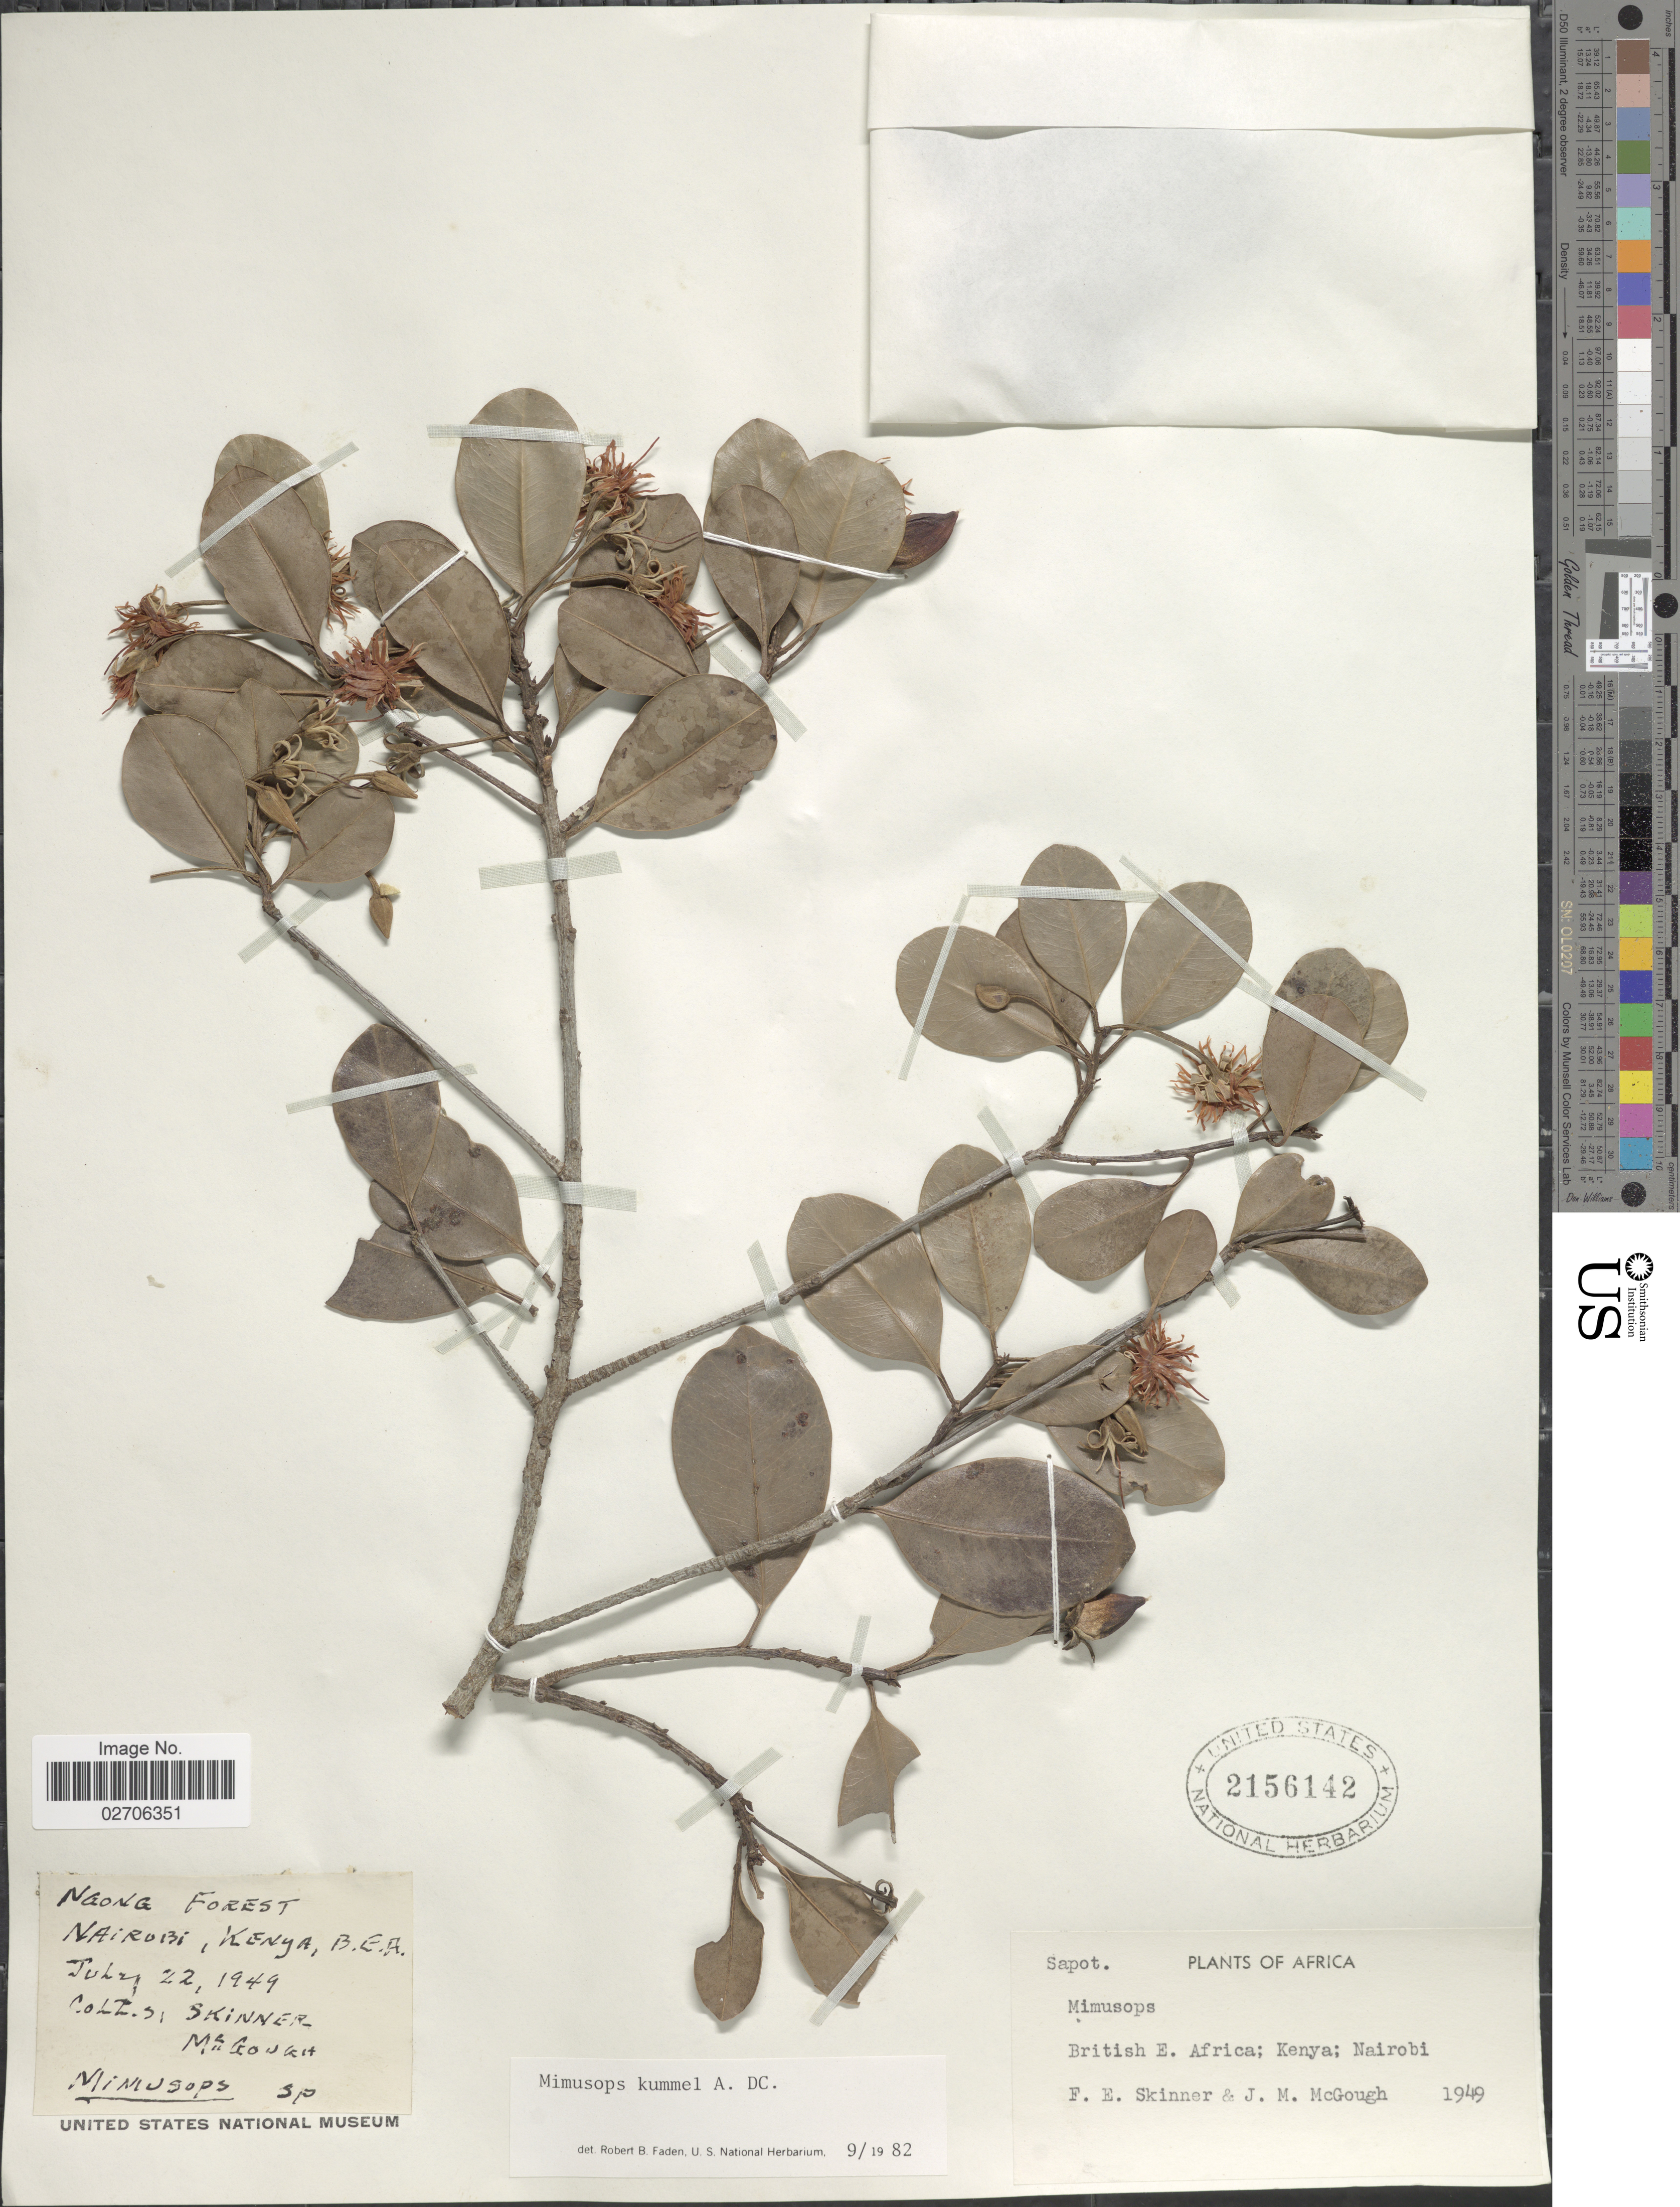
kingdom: Plantae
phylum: Tracheophyta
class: Magnoliopsida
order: Ericales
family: Sapotaceae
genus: Mimusops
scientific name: Mimusops kummel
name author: Hochst. ex A. DC.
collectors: F. Skinner & J. Mcgough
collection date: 1949-07-22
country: Kenya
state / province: Nairobi Area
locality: British E. Africa. Nairobi. Ngong Forest.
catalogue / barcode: US 2156142